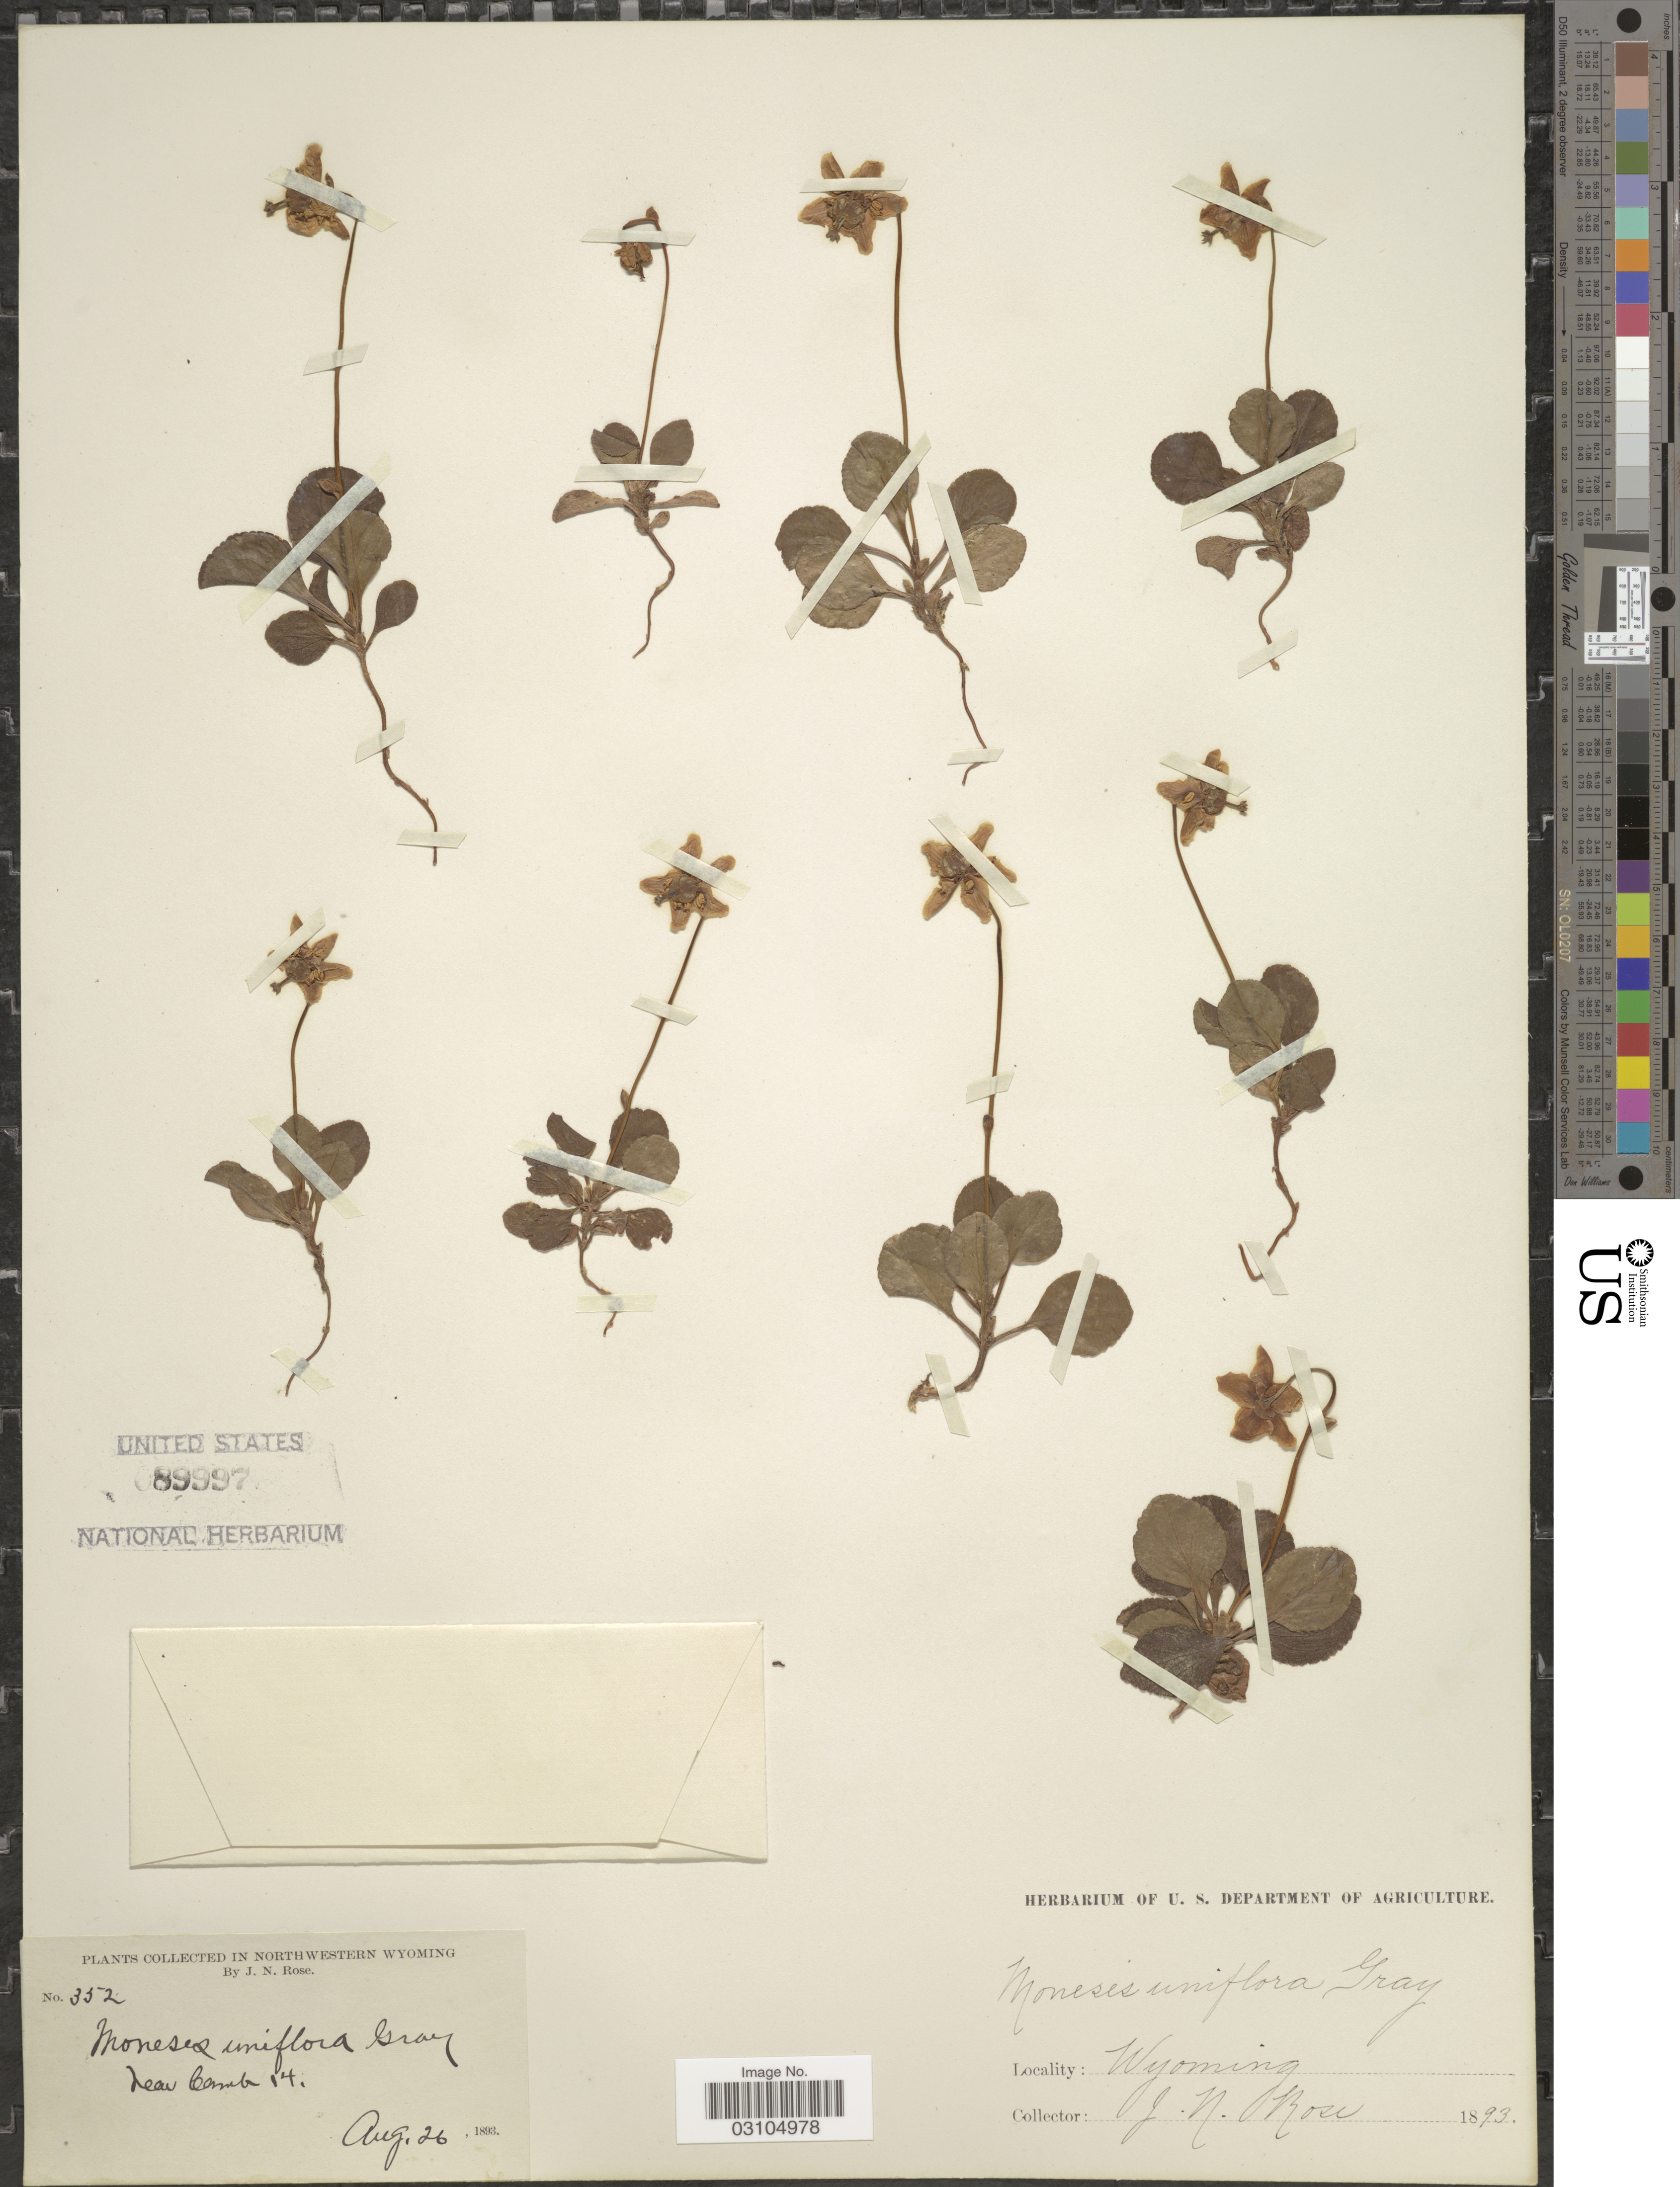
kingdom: Plantae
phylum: Tracheophyta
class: Magnoliopsida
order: Ericales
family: Ericaceae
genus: Moneses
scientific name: Moneses uniflora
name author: (L.) A. Gray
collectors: J. N. Rose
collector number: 352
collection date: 1893-08-26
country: United States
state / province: Wyoming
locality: In Northwestern Wyoming, near camp 14.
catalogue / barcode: US 89997